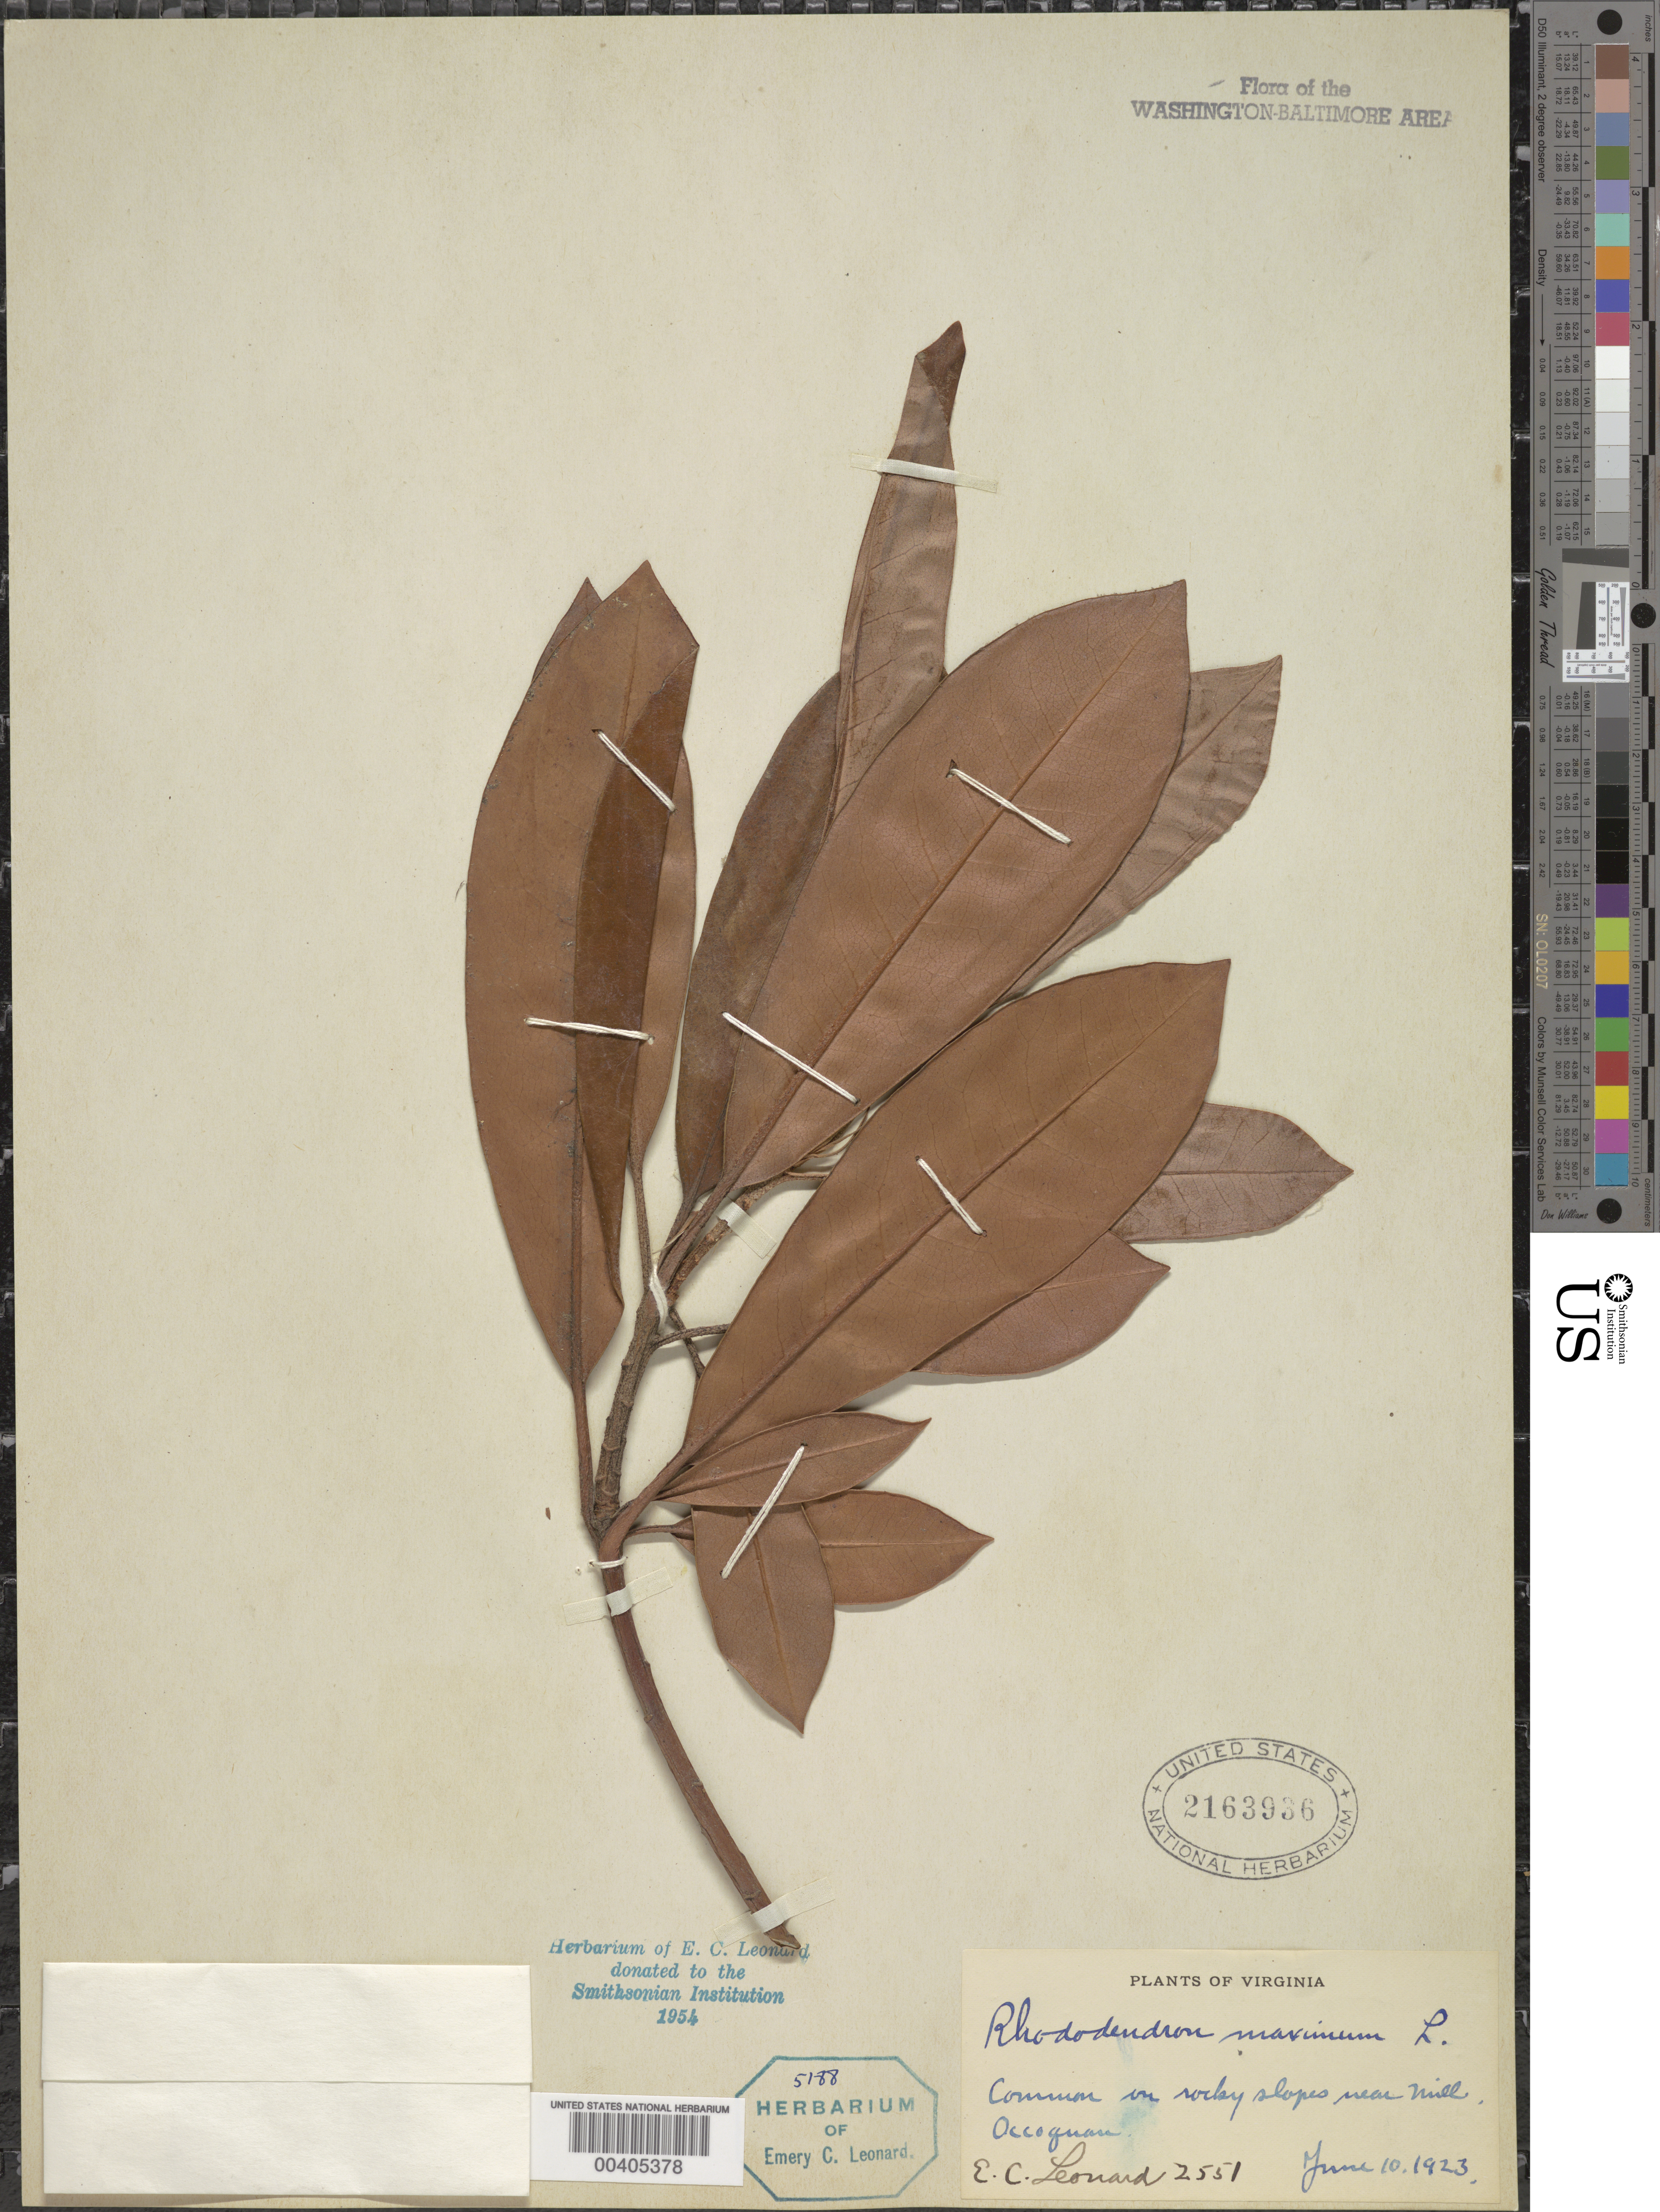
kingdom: Plantae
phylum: Tracheophyta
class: Magnoliopsida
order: Ericales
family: Ericaceae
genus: Rhododendron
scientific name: Rhododendron maximum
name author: L.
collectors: E. C. Leonard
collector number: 2551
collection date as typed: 10 Jun 1923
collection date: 1923-06-10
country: United States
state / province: Virginia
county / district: Prince William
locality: Occoquan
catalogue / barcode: US 2163936